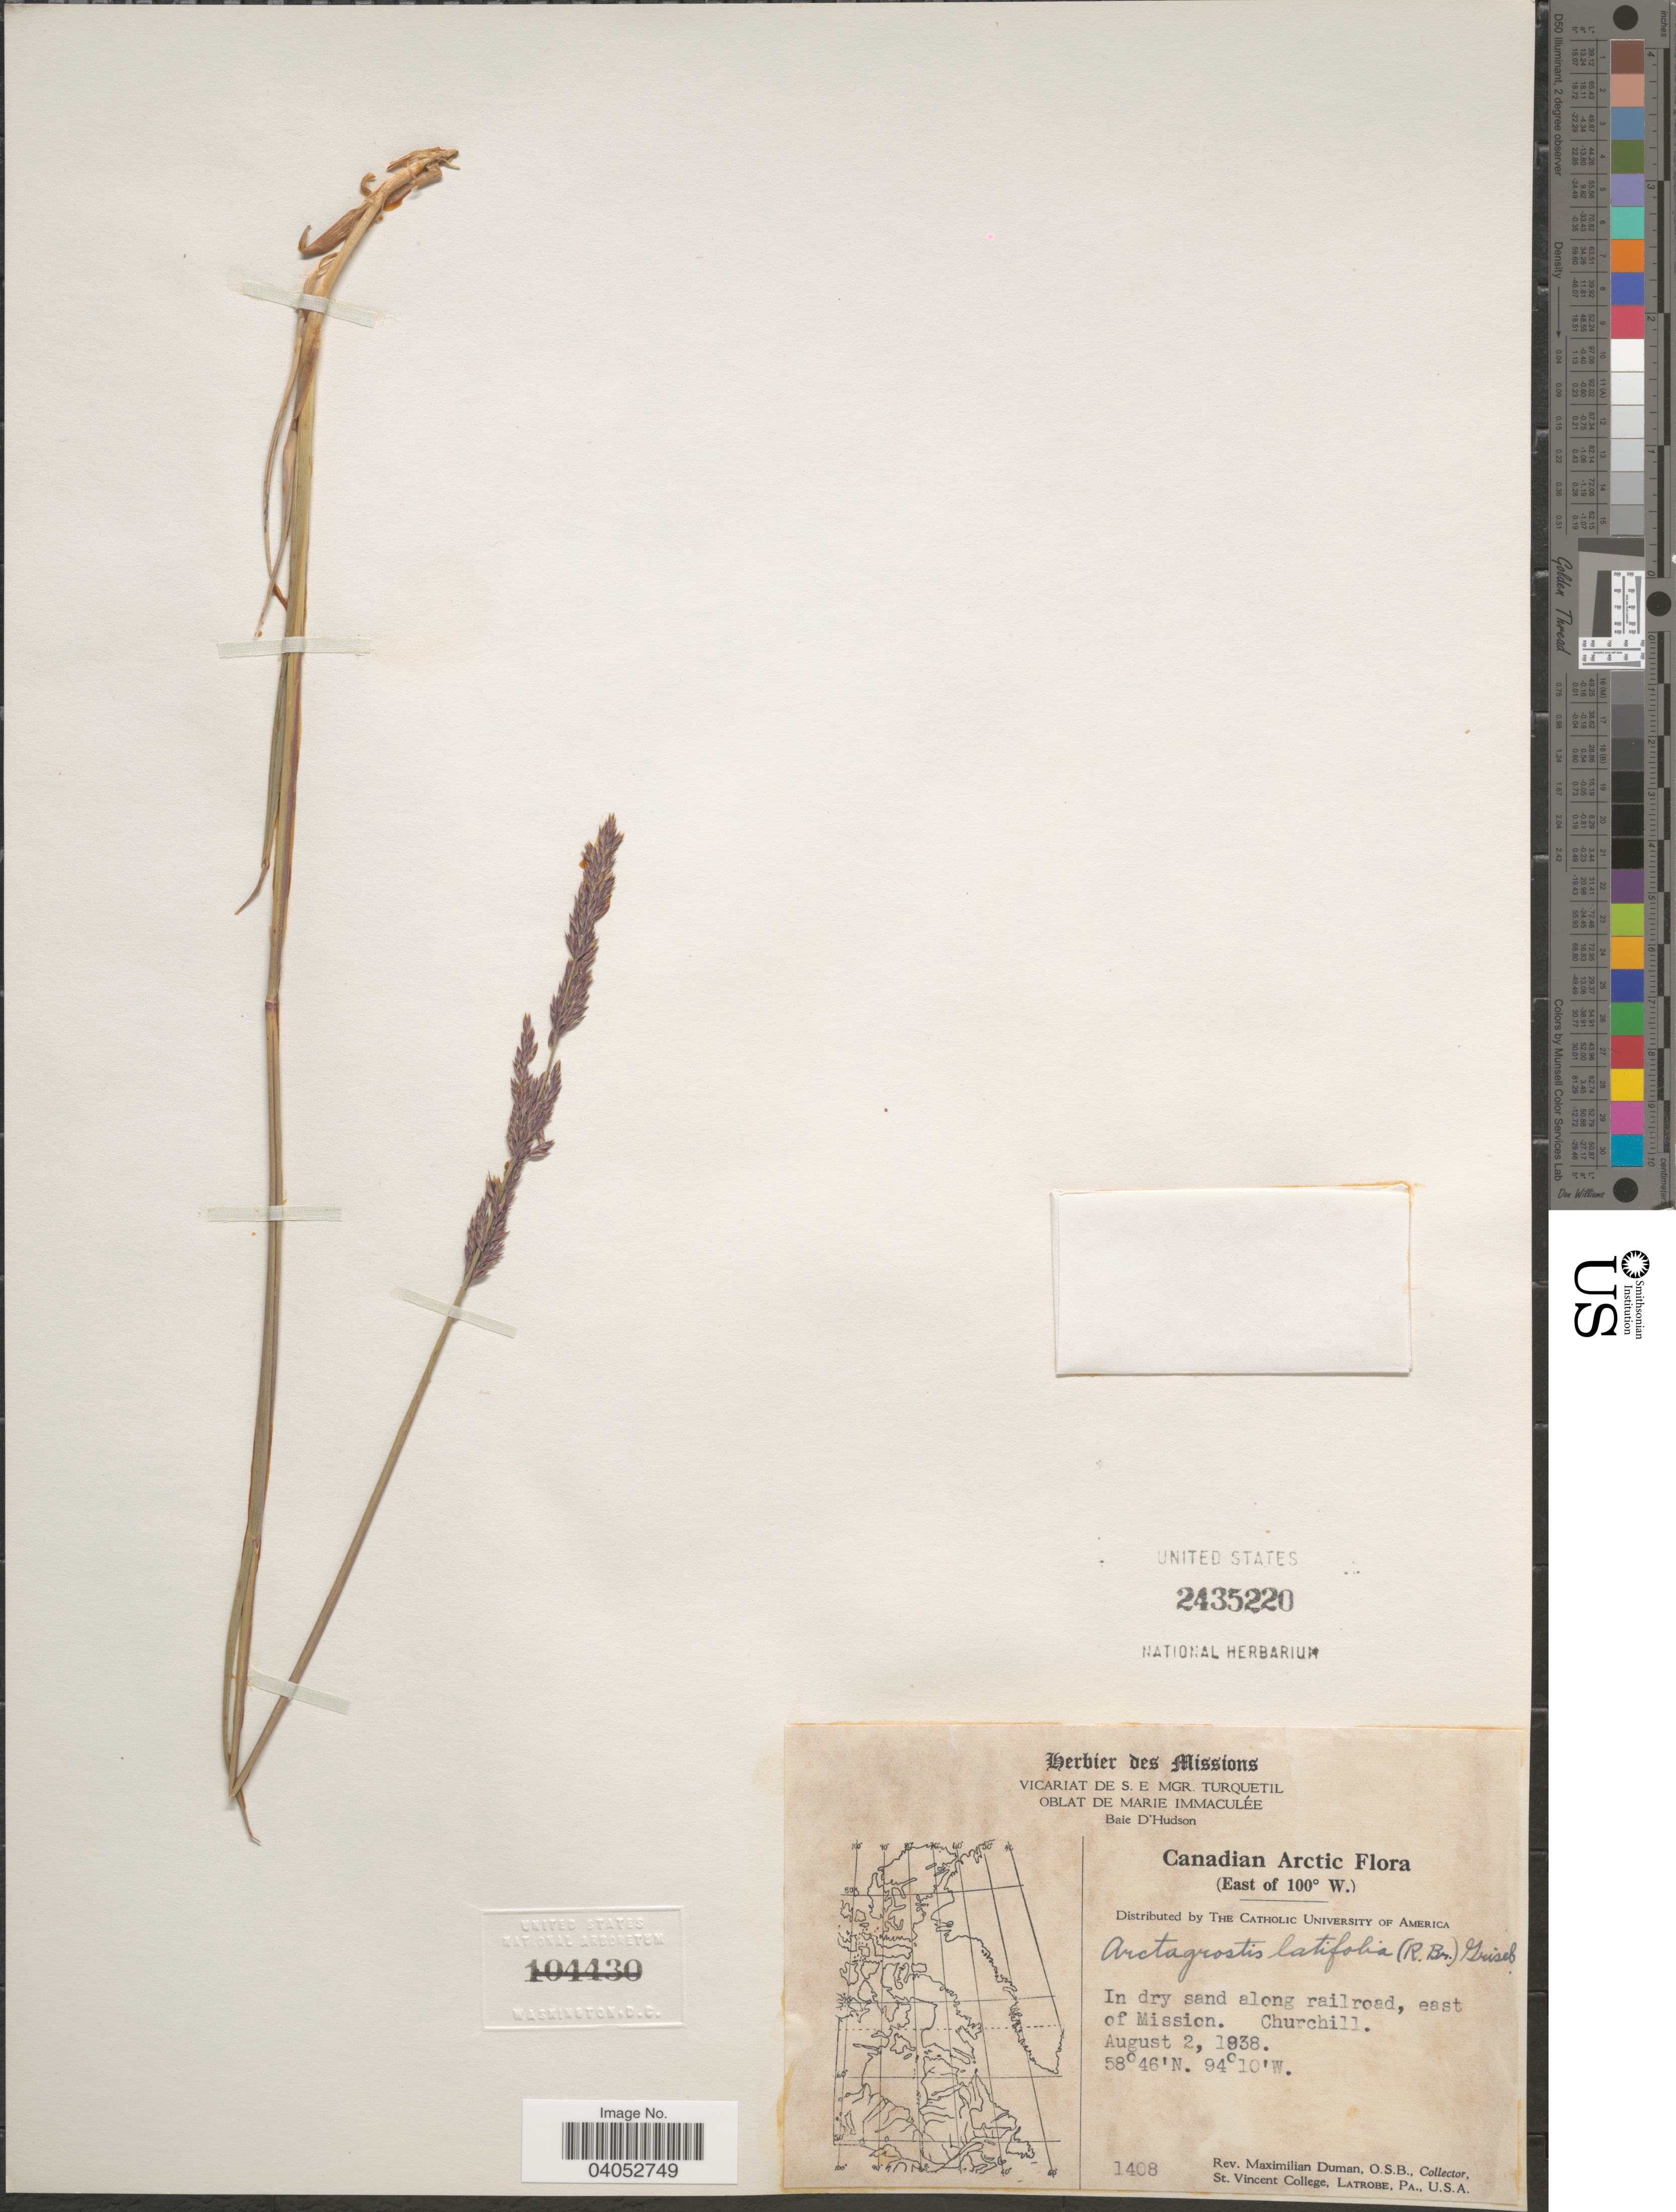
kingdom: Plantae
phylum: Tracheophyta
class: Liliopsida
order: Poales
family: Poaceae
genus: Arctagrostis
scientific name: Arctagrostis latifolia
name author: (R. Br.) Griseb.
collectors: M. Duman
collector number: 1408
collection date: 1938-08-02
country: Canada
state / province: Manitoba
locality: Canadian Arctic. (East of 100° W.). Along railroad, east of Mission. Churchill.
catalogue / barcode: US 2435220